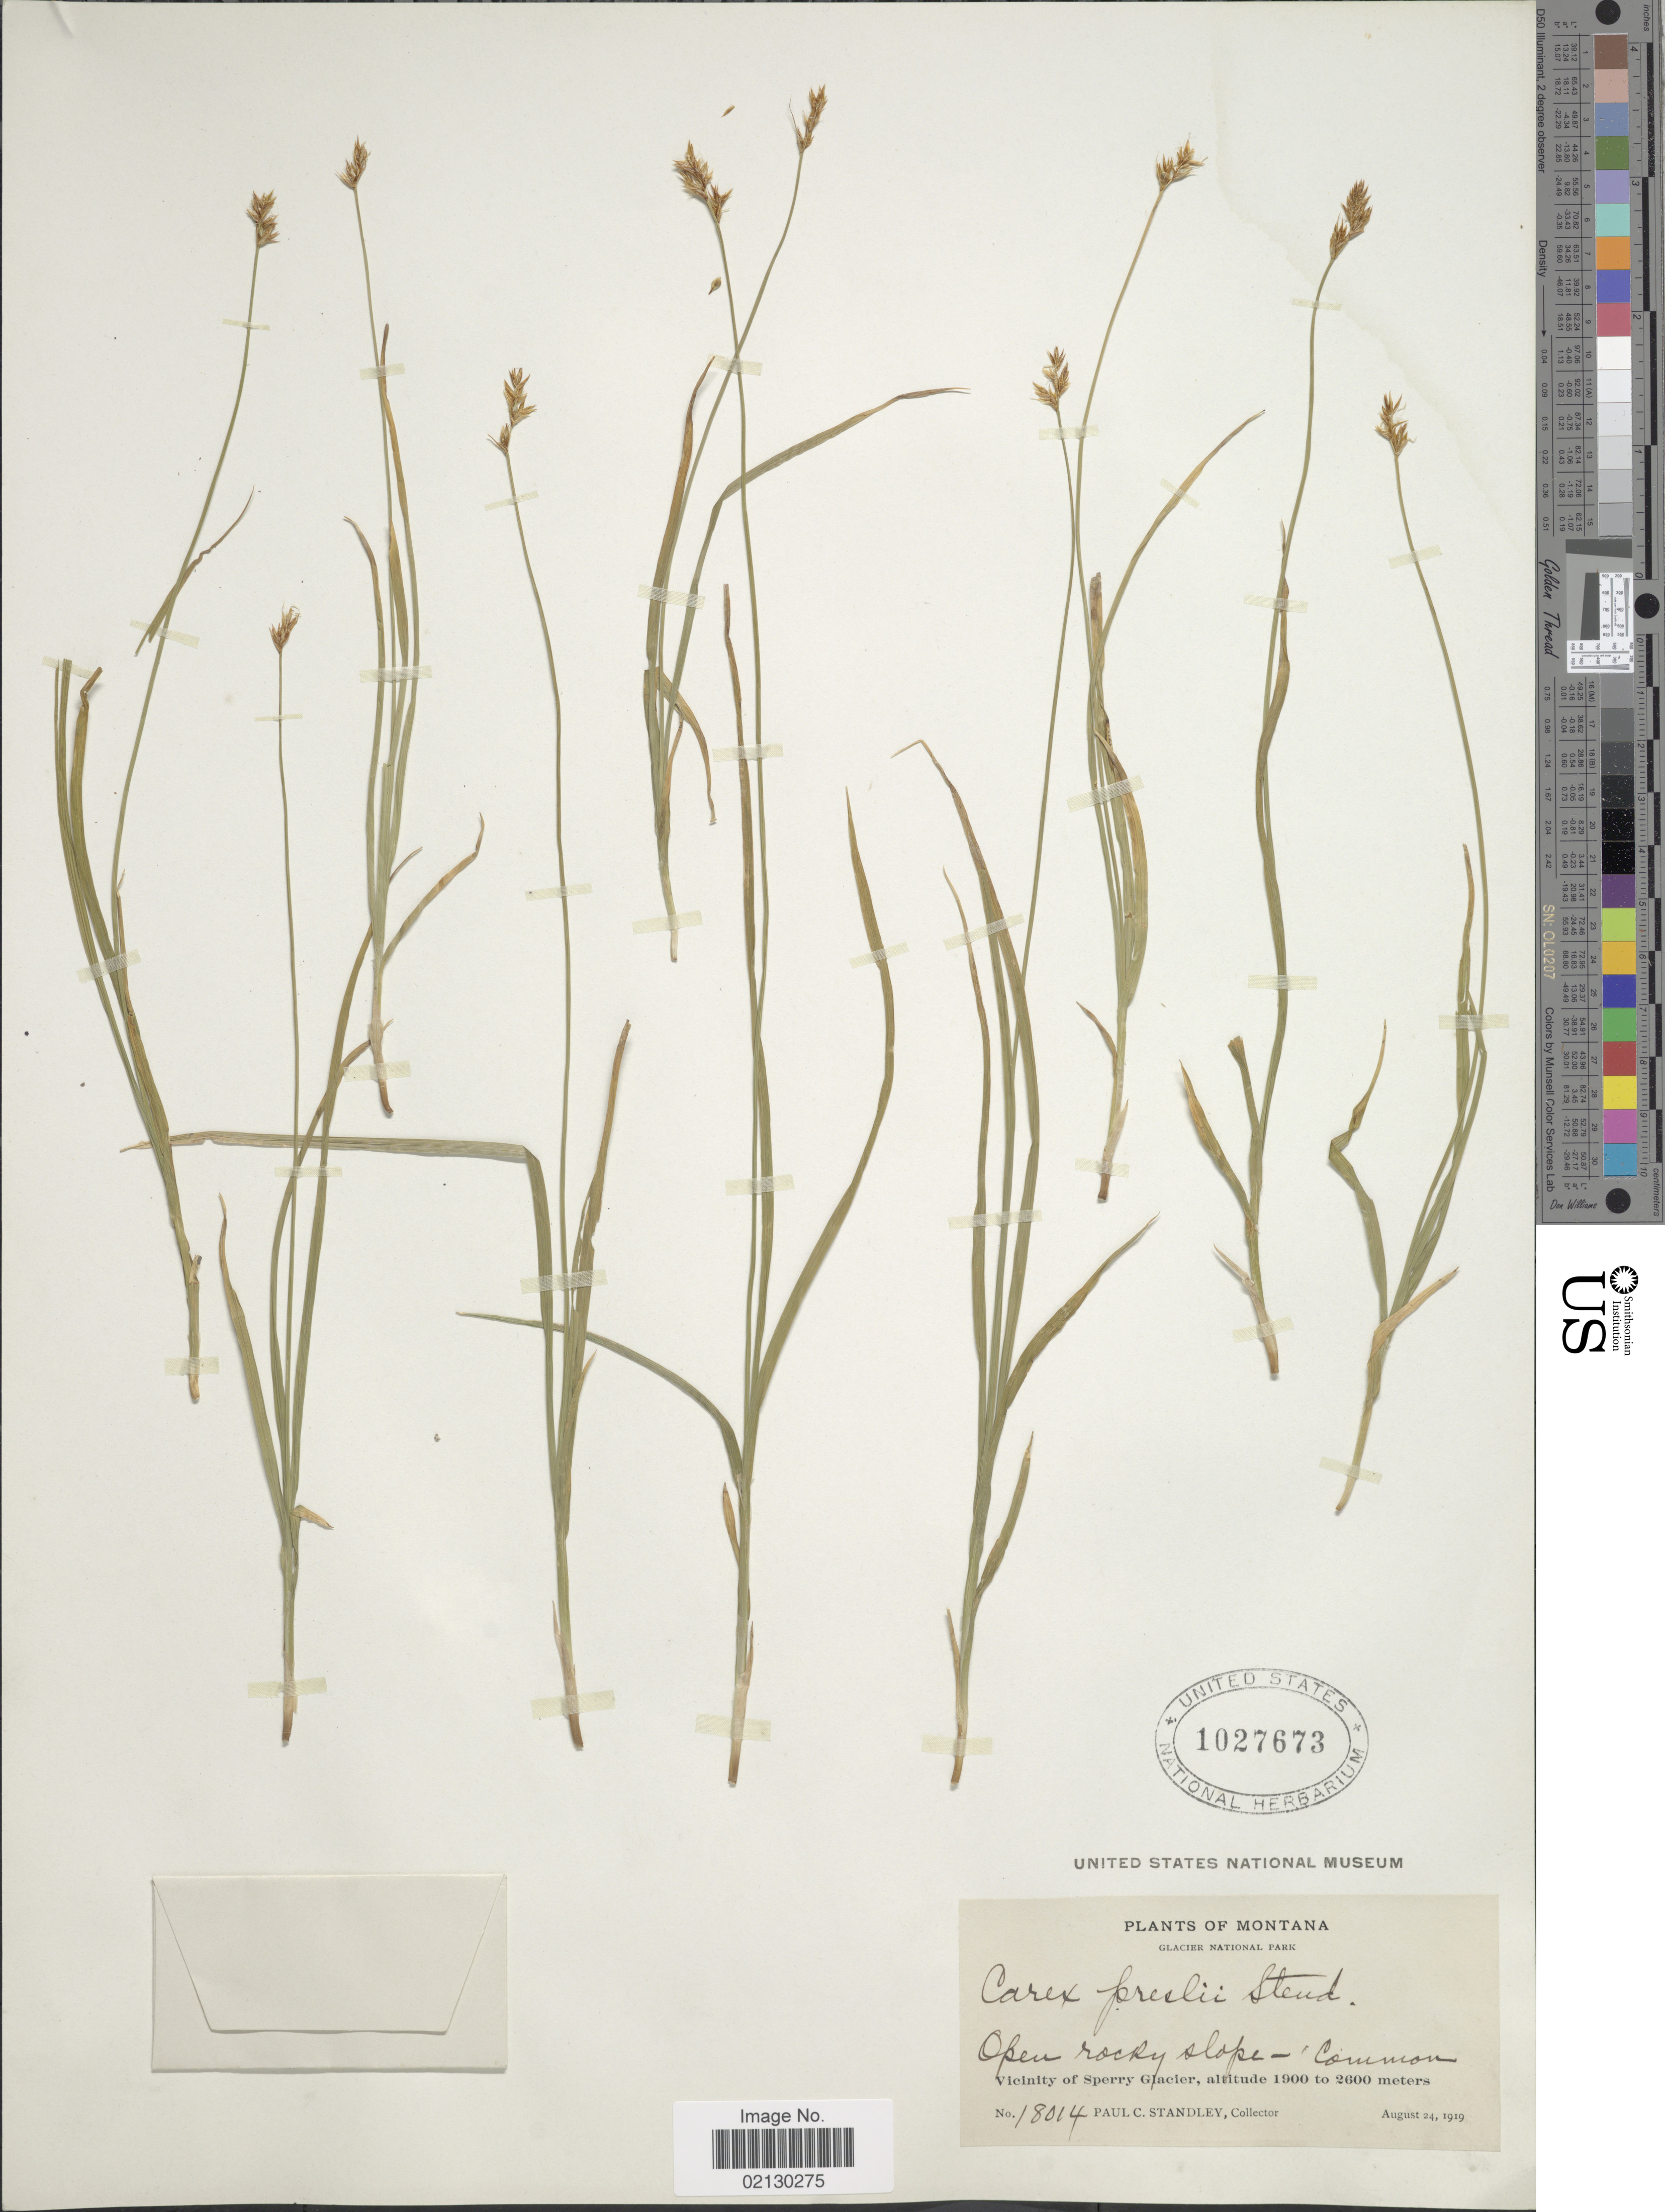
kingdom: Plantae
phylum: Tracheophyta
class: Liliopsida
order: Poales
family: Cyperaceae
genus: Carex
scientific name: Carex preslii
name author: Steud.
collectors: P. C. Standley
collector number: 18014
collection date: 1919-08-24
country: United States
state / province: Montana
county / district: Flathead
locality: Glacier National Park, Vicinity of Sperry Glacier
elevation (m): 1900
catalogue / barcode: US 1027673